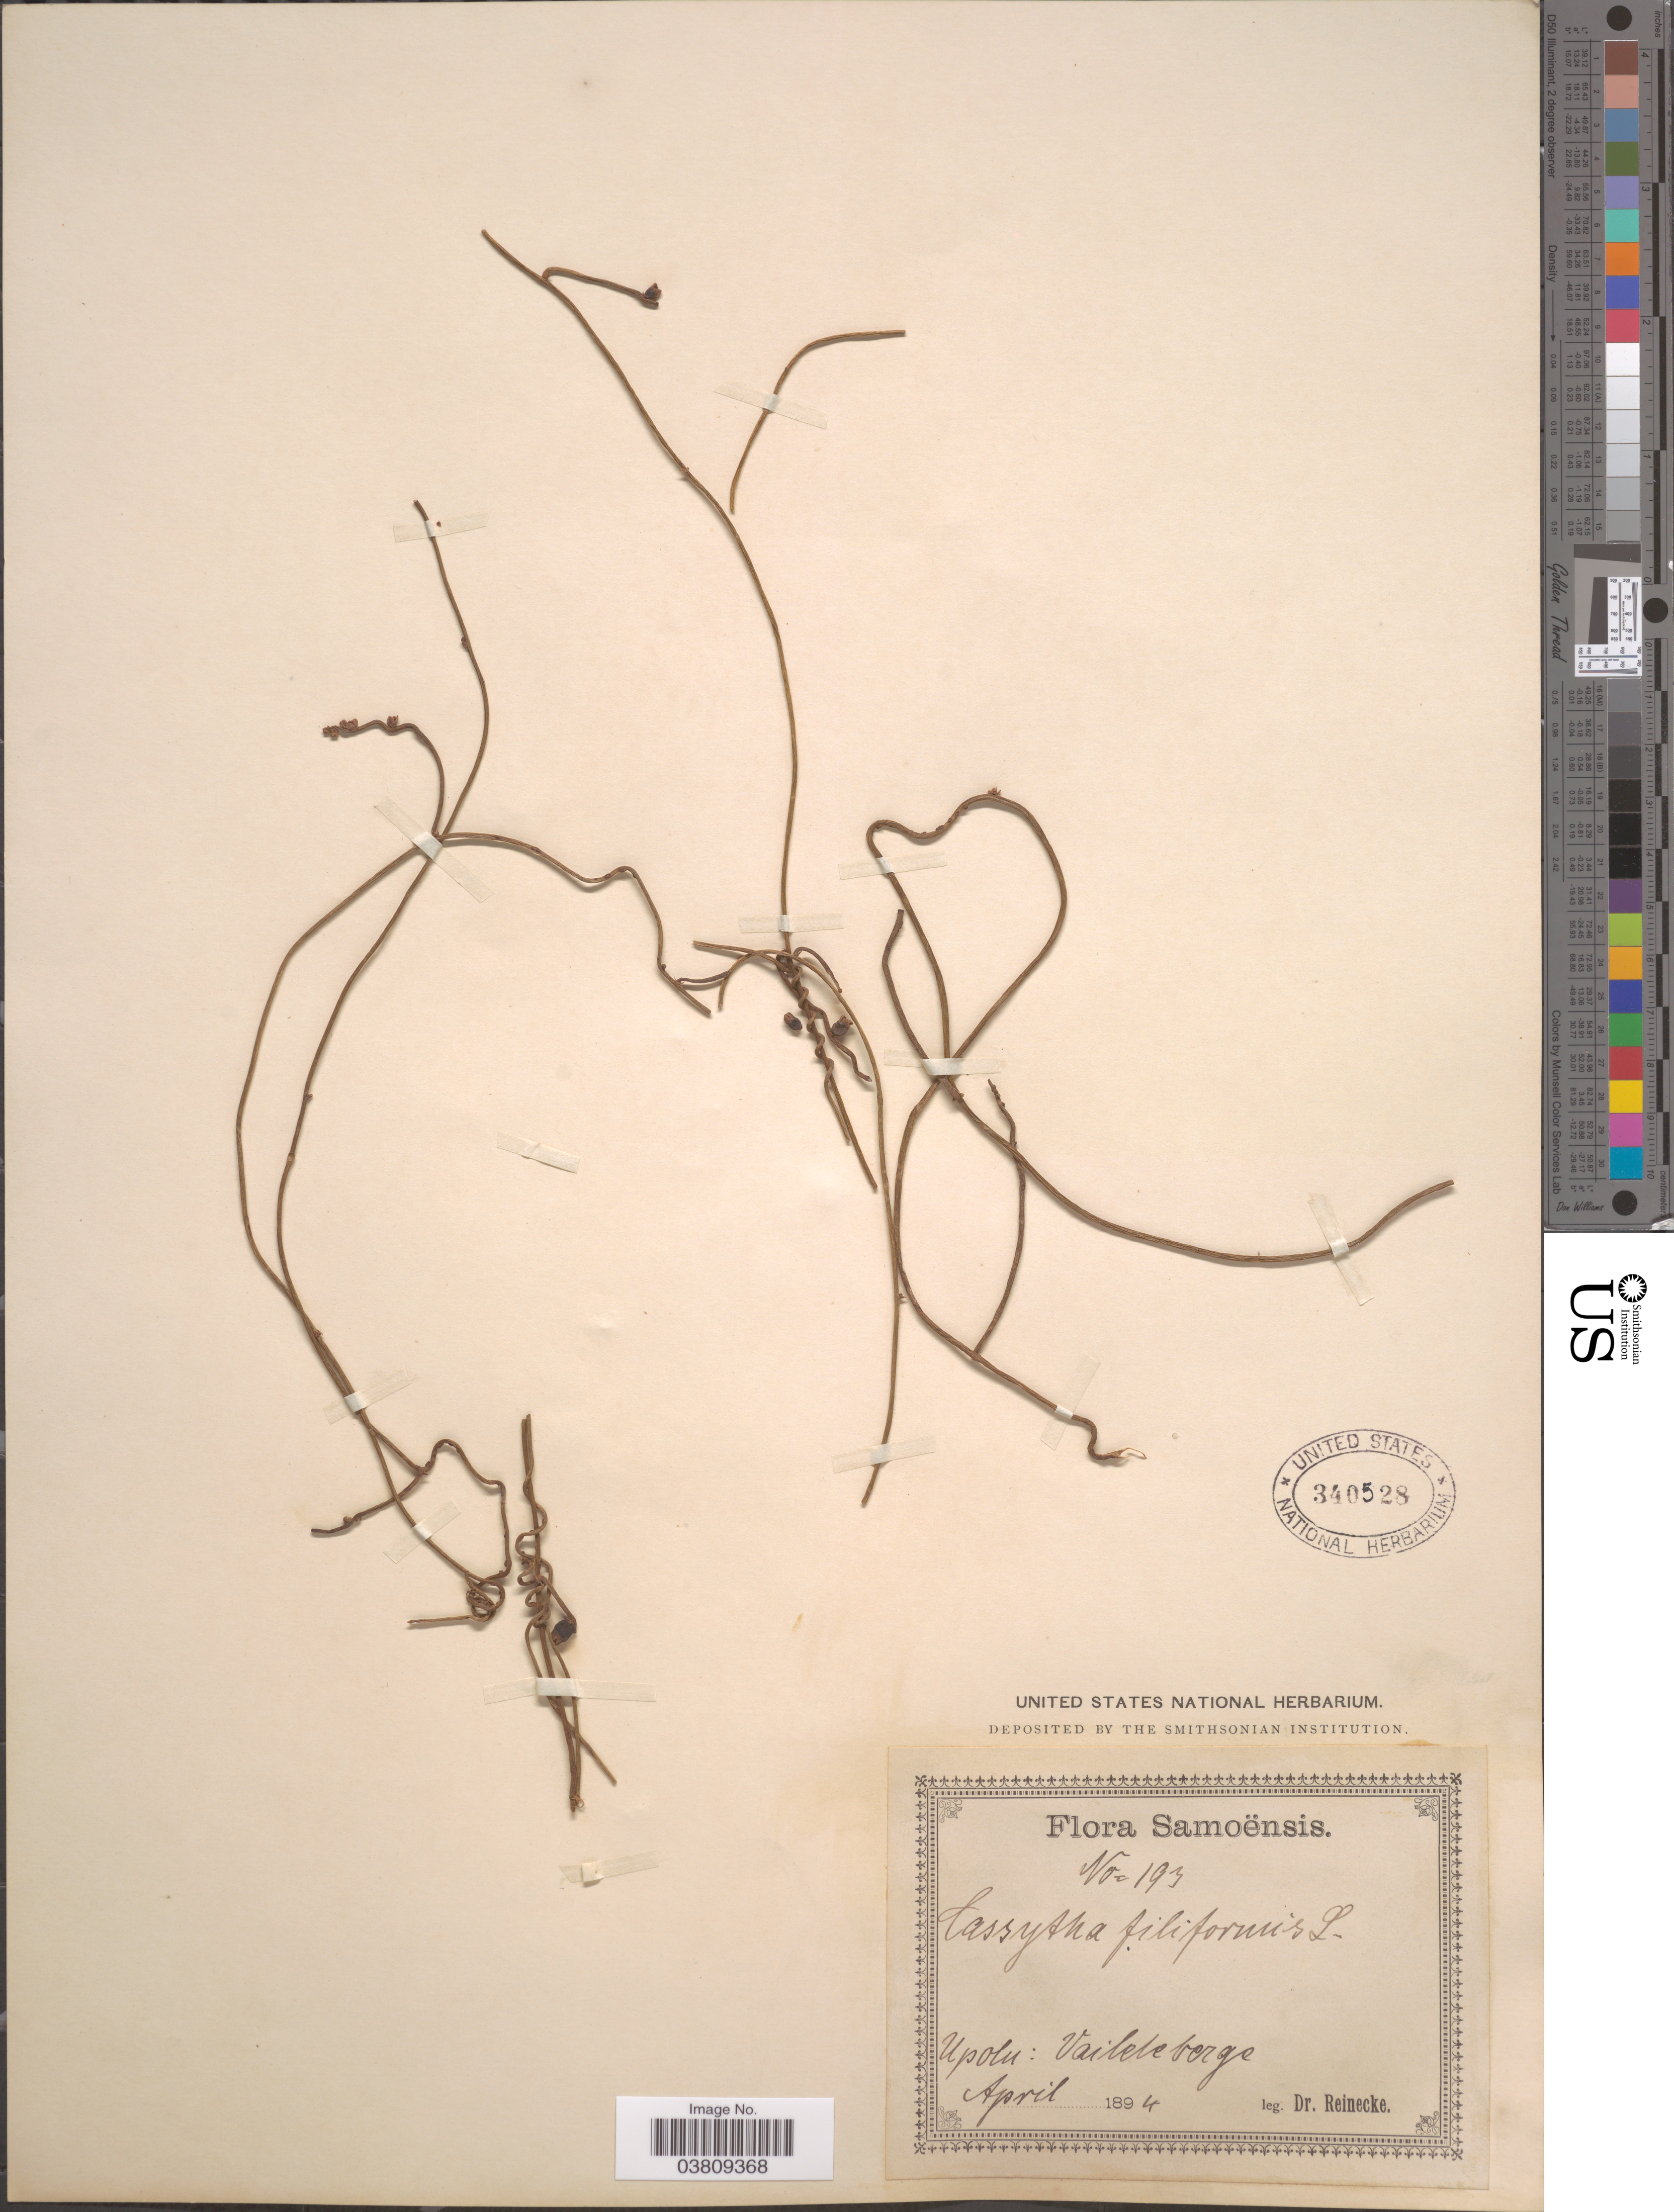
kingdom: Plantae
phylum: Tracheophyta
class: Magnoliopsida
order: Laurales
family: Lauraceae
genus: Cassytha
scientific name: Cassytha filiformis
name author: L.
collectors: -- Reinecke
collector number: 193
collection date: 1894-04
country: Samoa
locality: Samoënsis. Upolu: Vaileleberge.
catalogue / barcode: US 340528